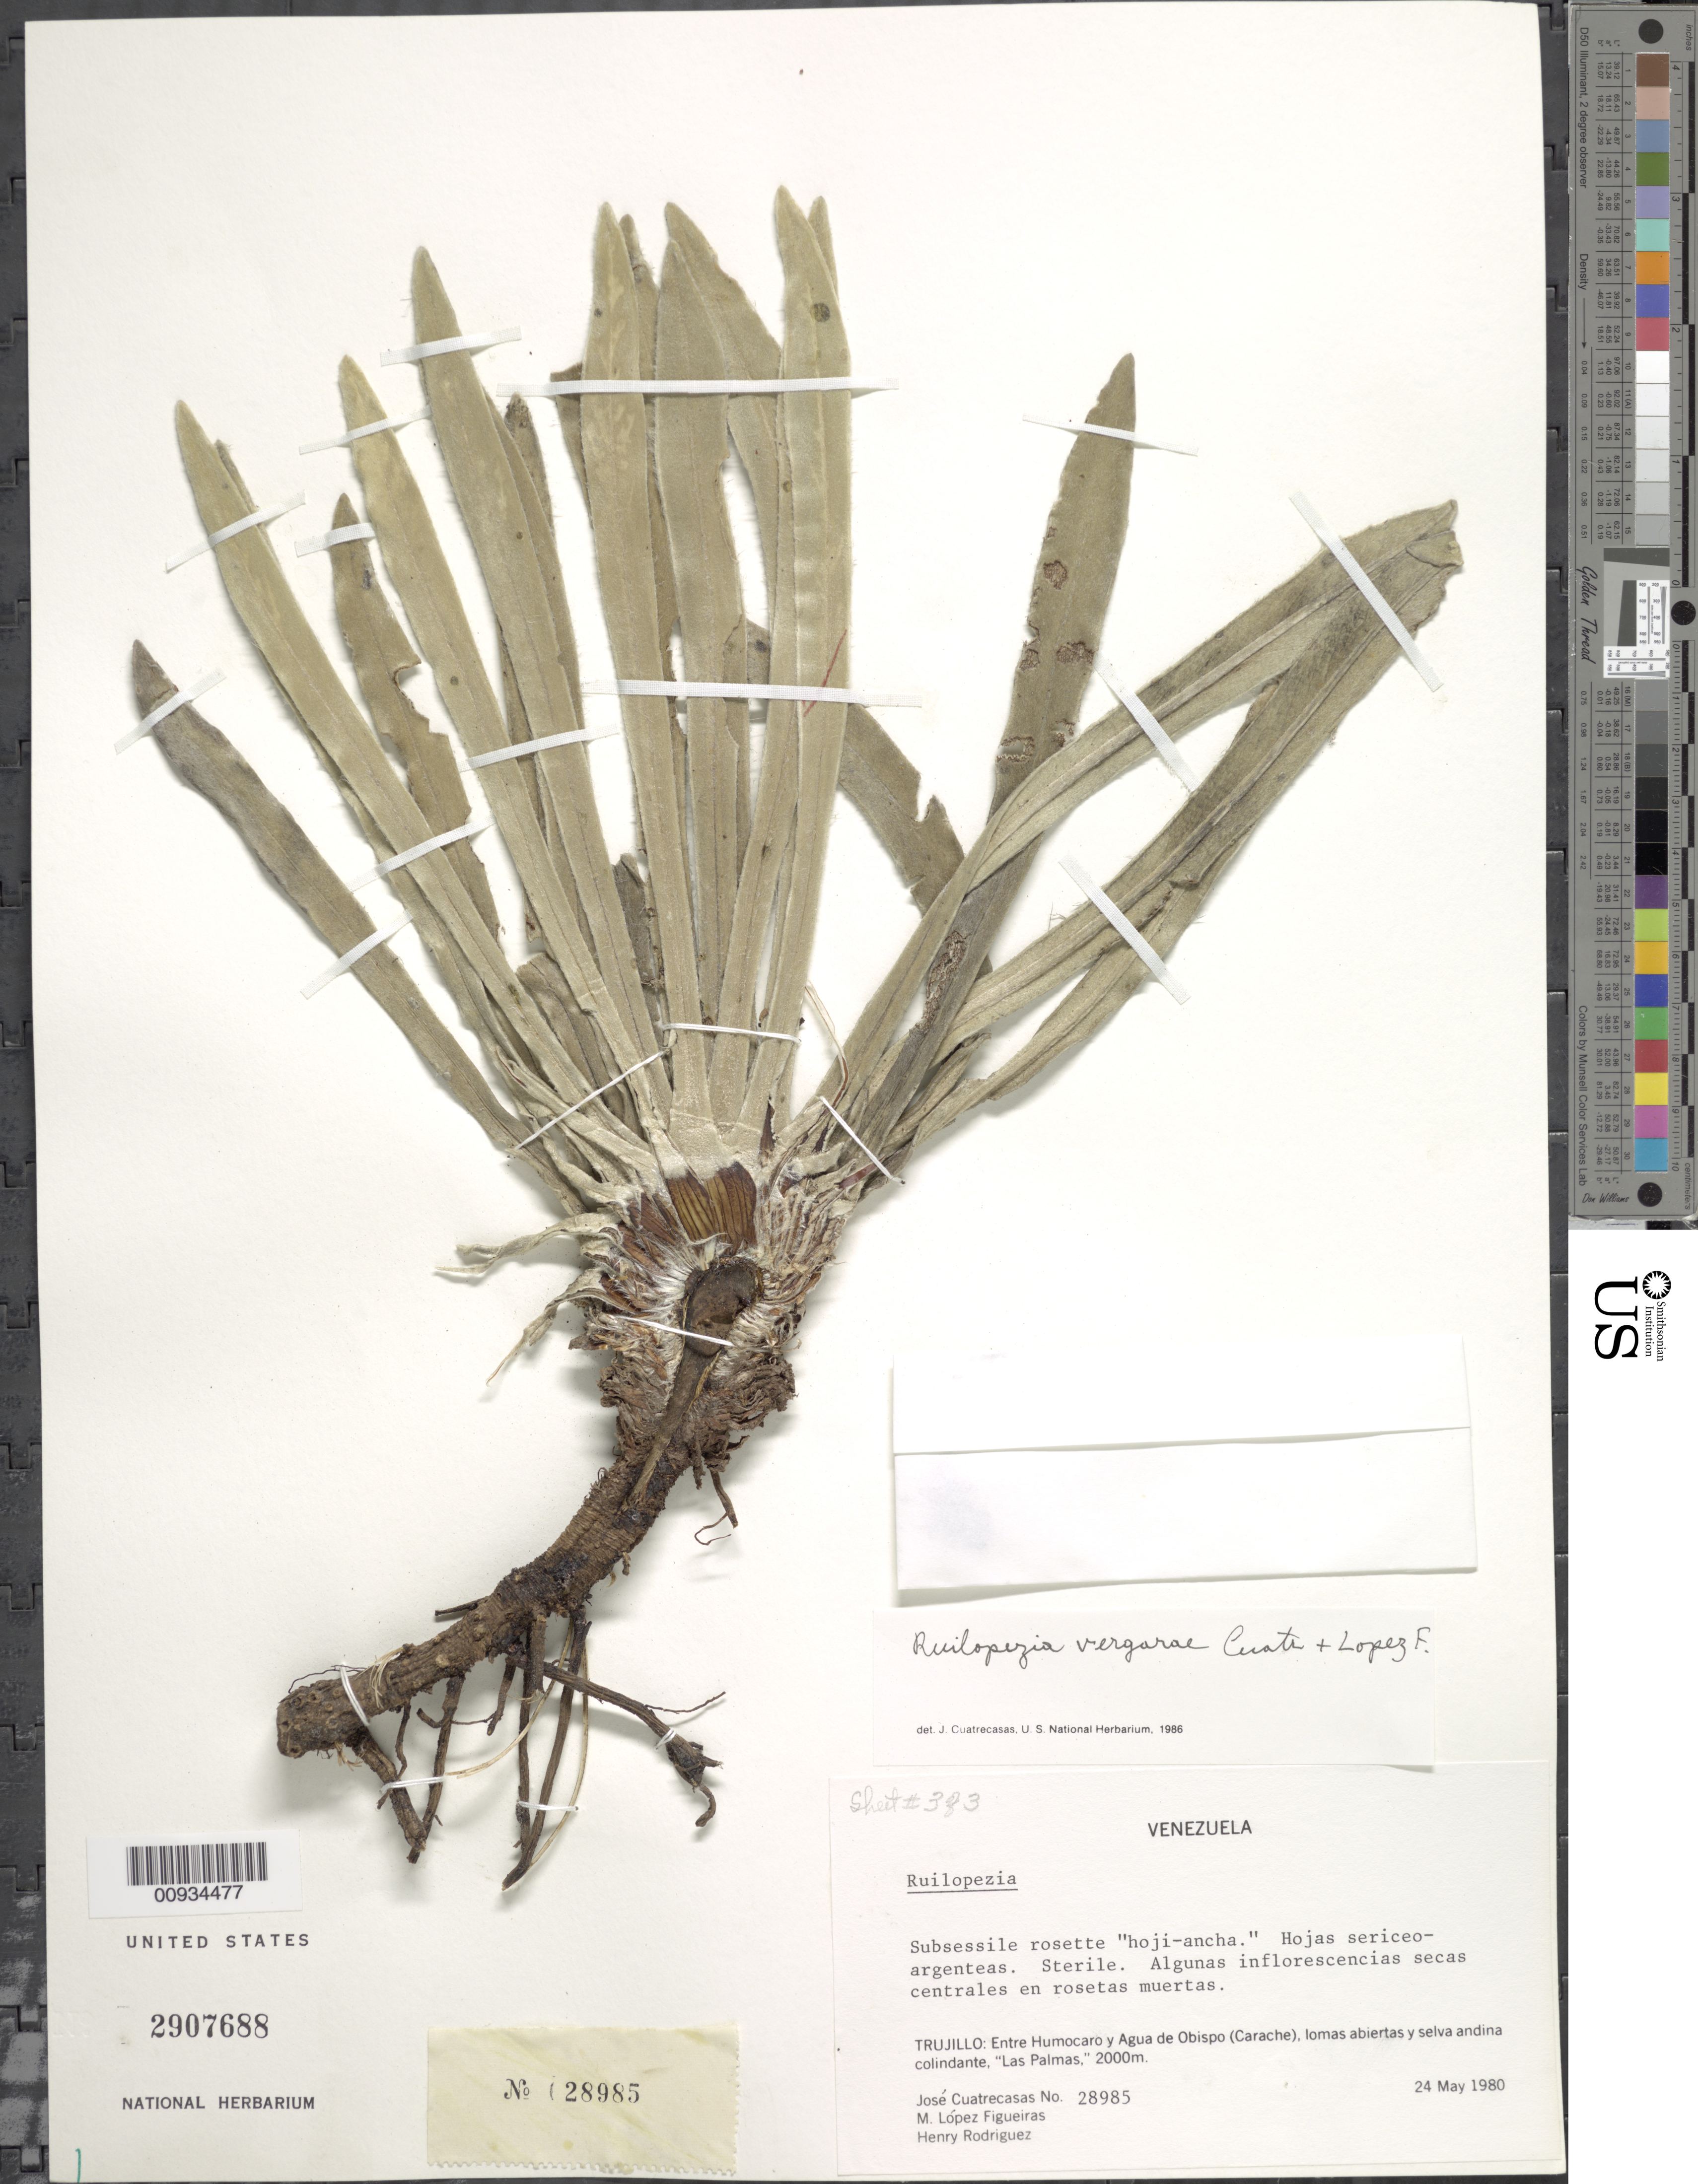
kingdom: Plantae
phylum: Tracheophyta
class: Magnoliopsida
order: Asterales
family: Asteraceae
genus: Ruilopezia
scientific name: Ruilopezia vergarae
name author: Cuatrec. & López Fig.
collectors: J. Cuatrecasas, M. López Figueiras & H. A. Rodriguez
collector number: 28985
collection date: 1980-05-24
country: Venezuela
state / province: Trujillo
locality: Entre Humocaro y Agua de Obispo (Carache), Las Palmas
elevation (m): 2000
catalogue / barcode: US 2907688